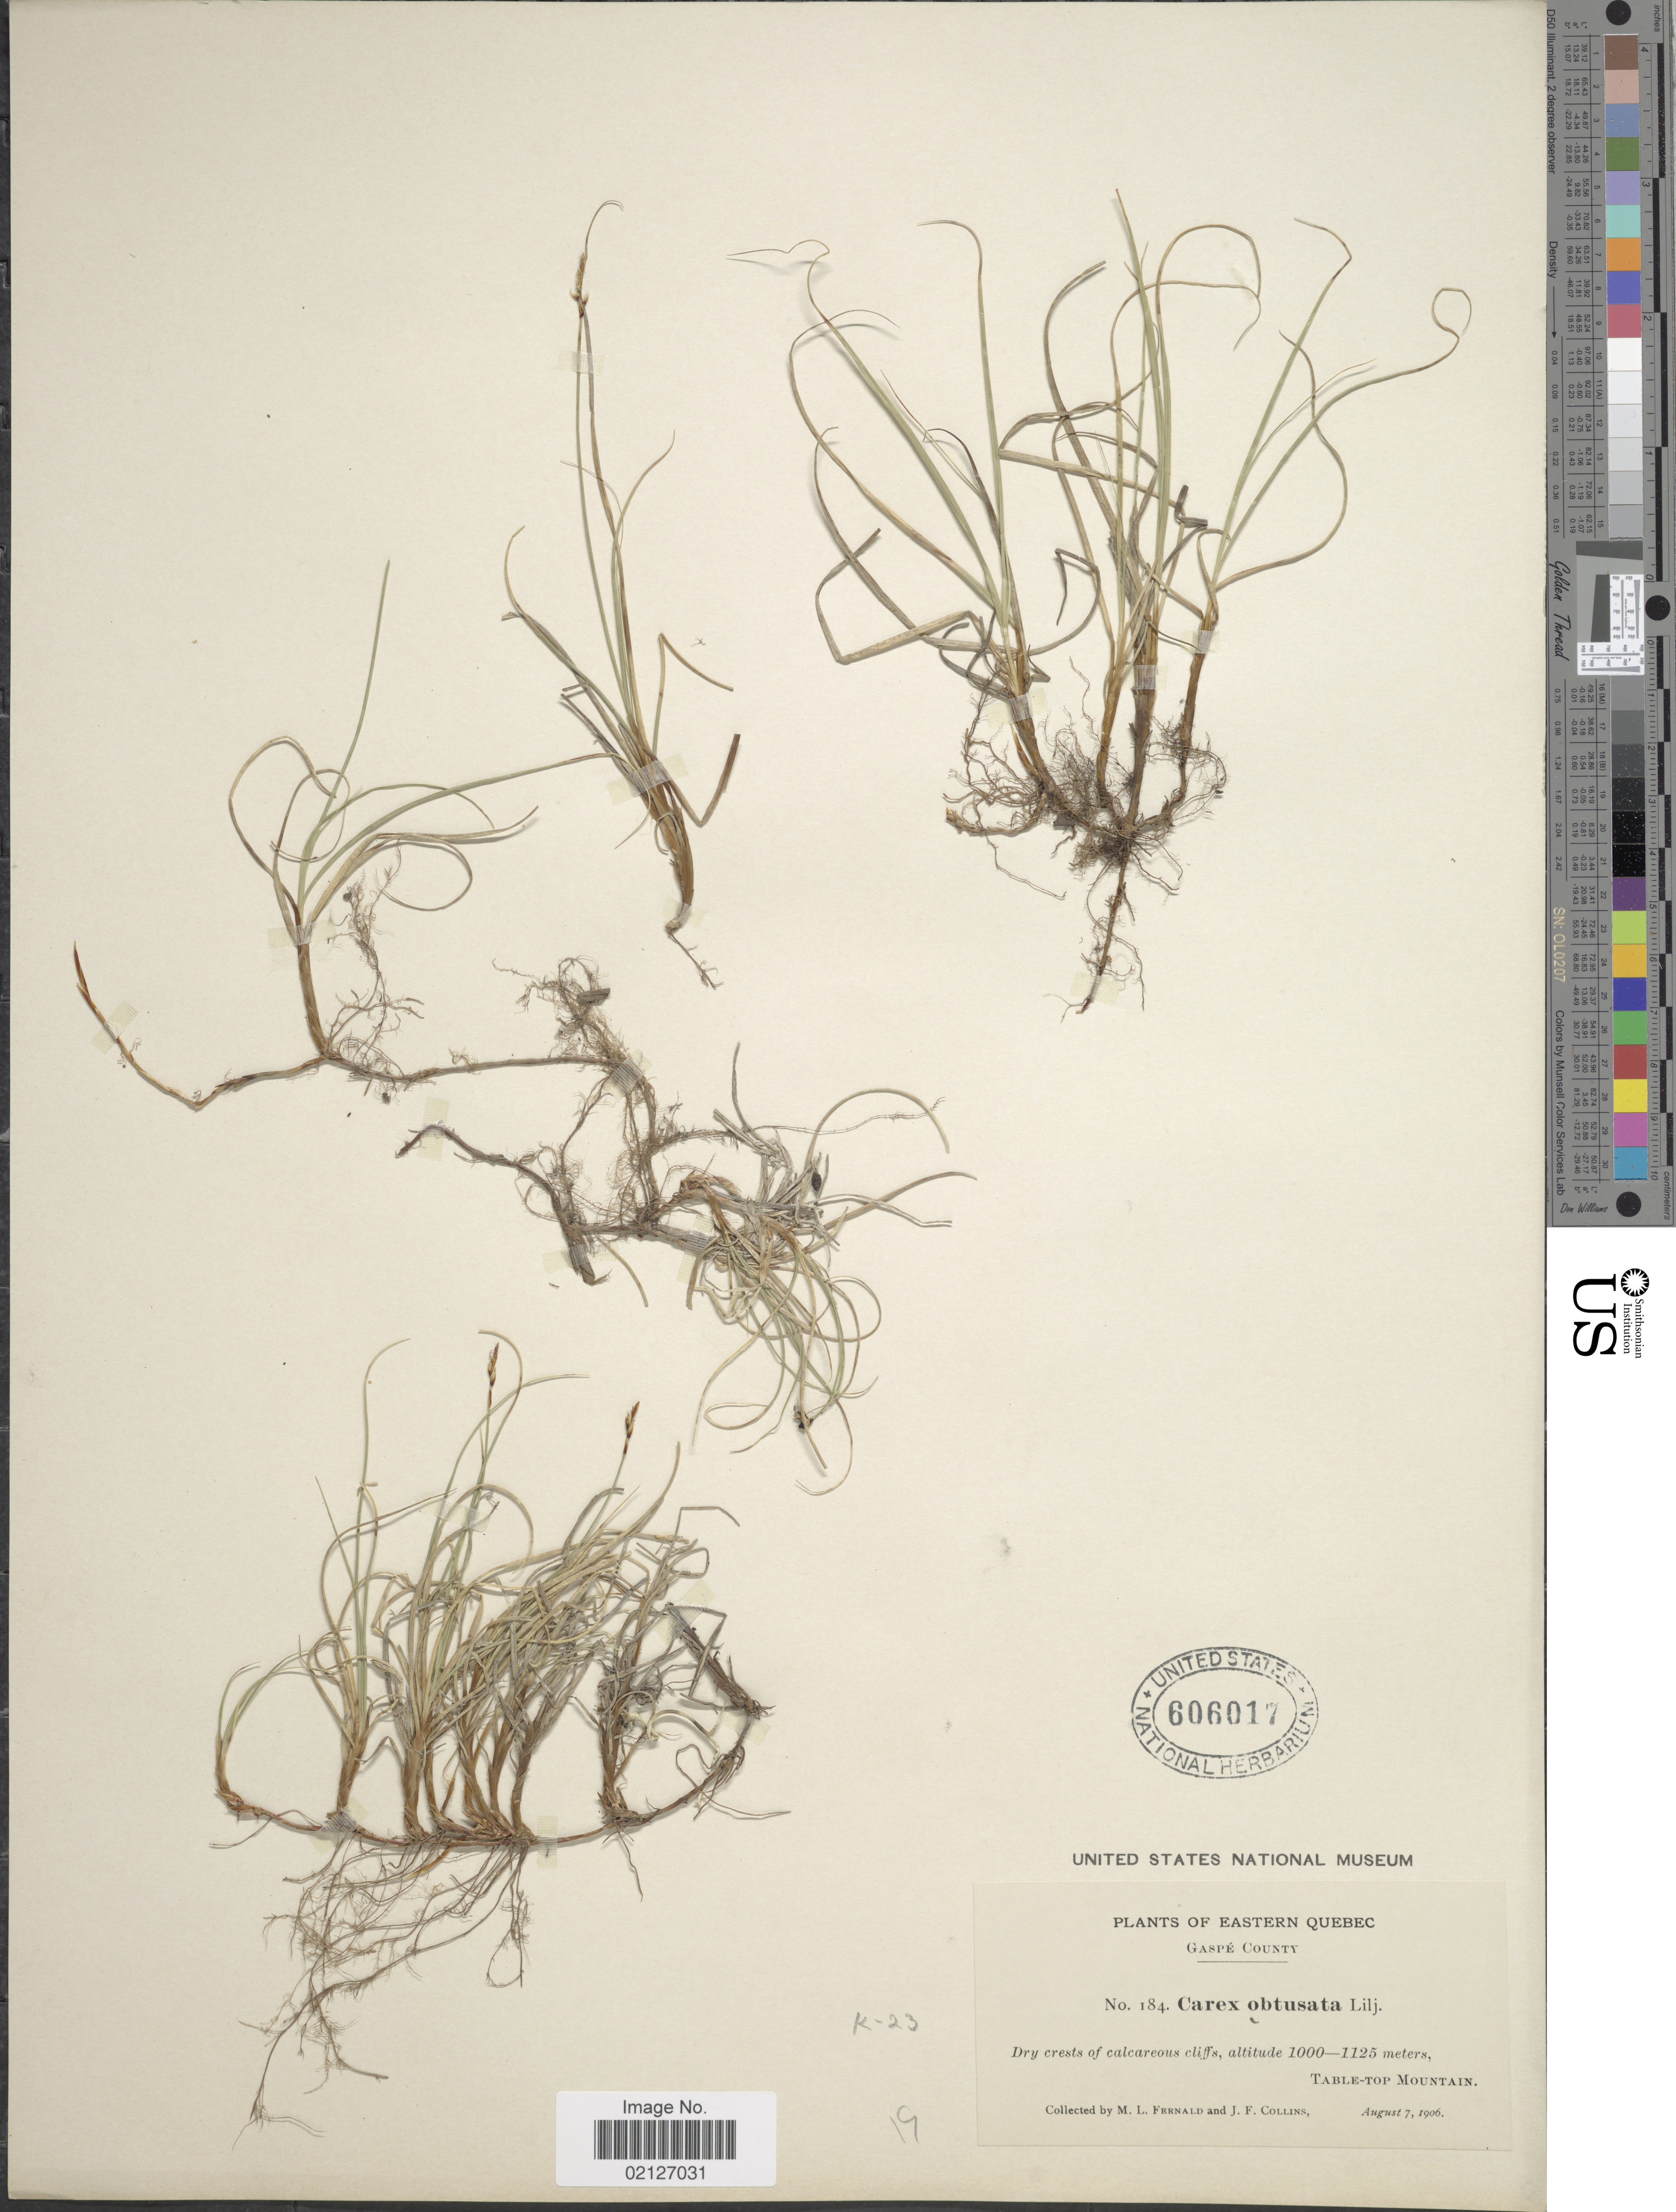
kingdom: Plantae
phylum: Tracheophyta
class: Liliopsida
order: Poales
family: Cyperaceae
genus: Carex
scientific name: Carex obtusata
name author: Lilj.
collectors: M. L. Fernald & J. Collins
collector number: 184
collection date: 1906-08-07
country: Canada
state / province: Quebec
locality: Gaspe County, dry crest of calcareous cliffs, Table-Top Mountain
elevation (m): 1000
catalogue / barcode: US 606017